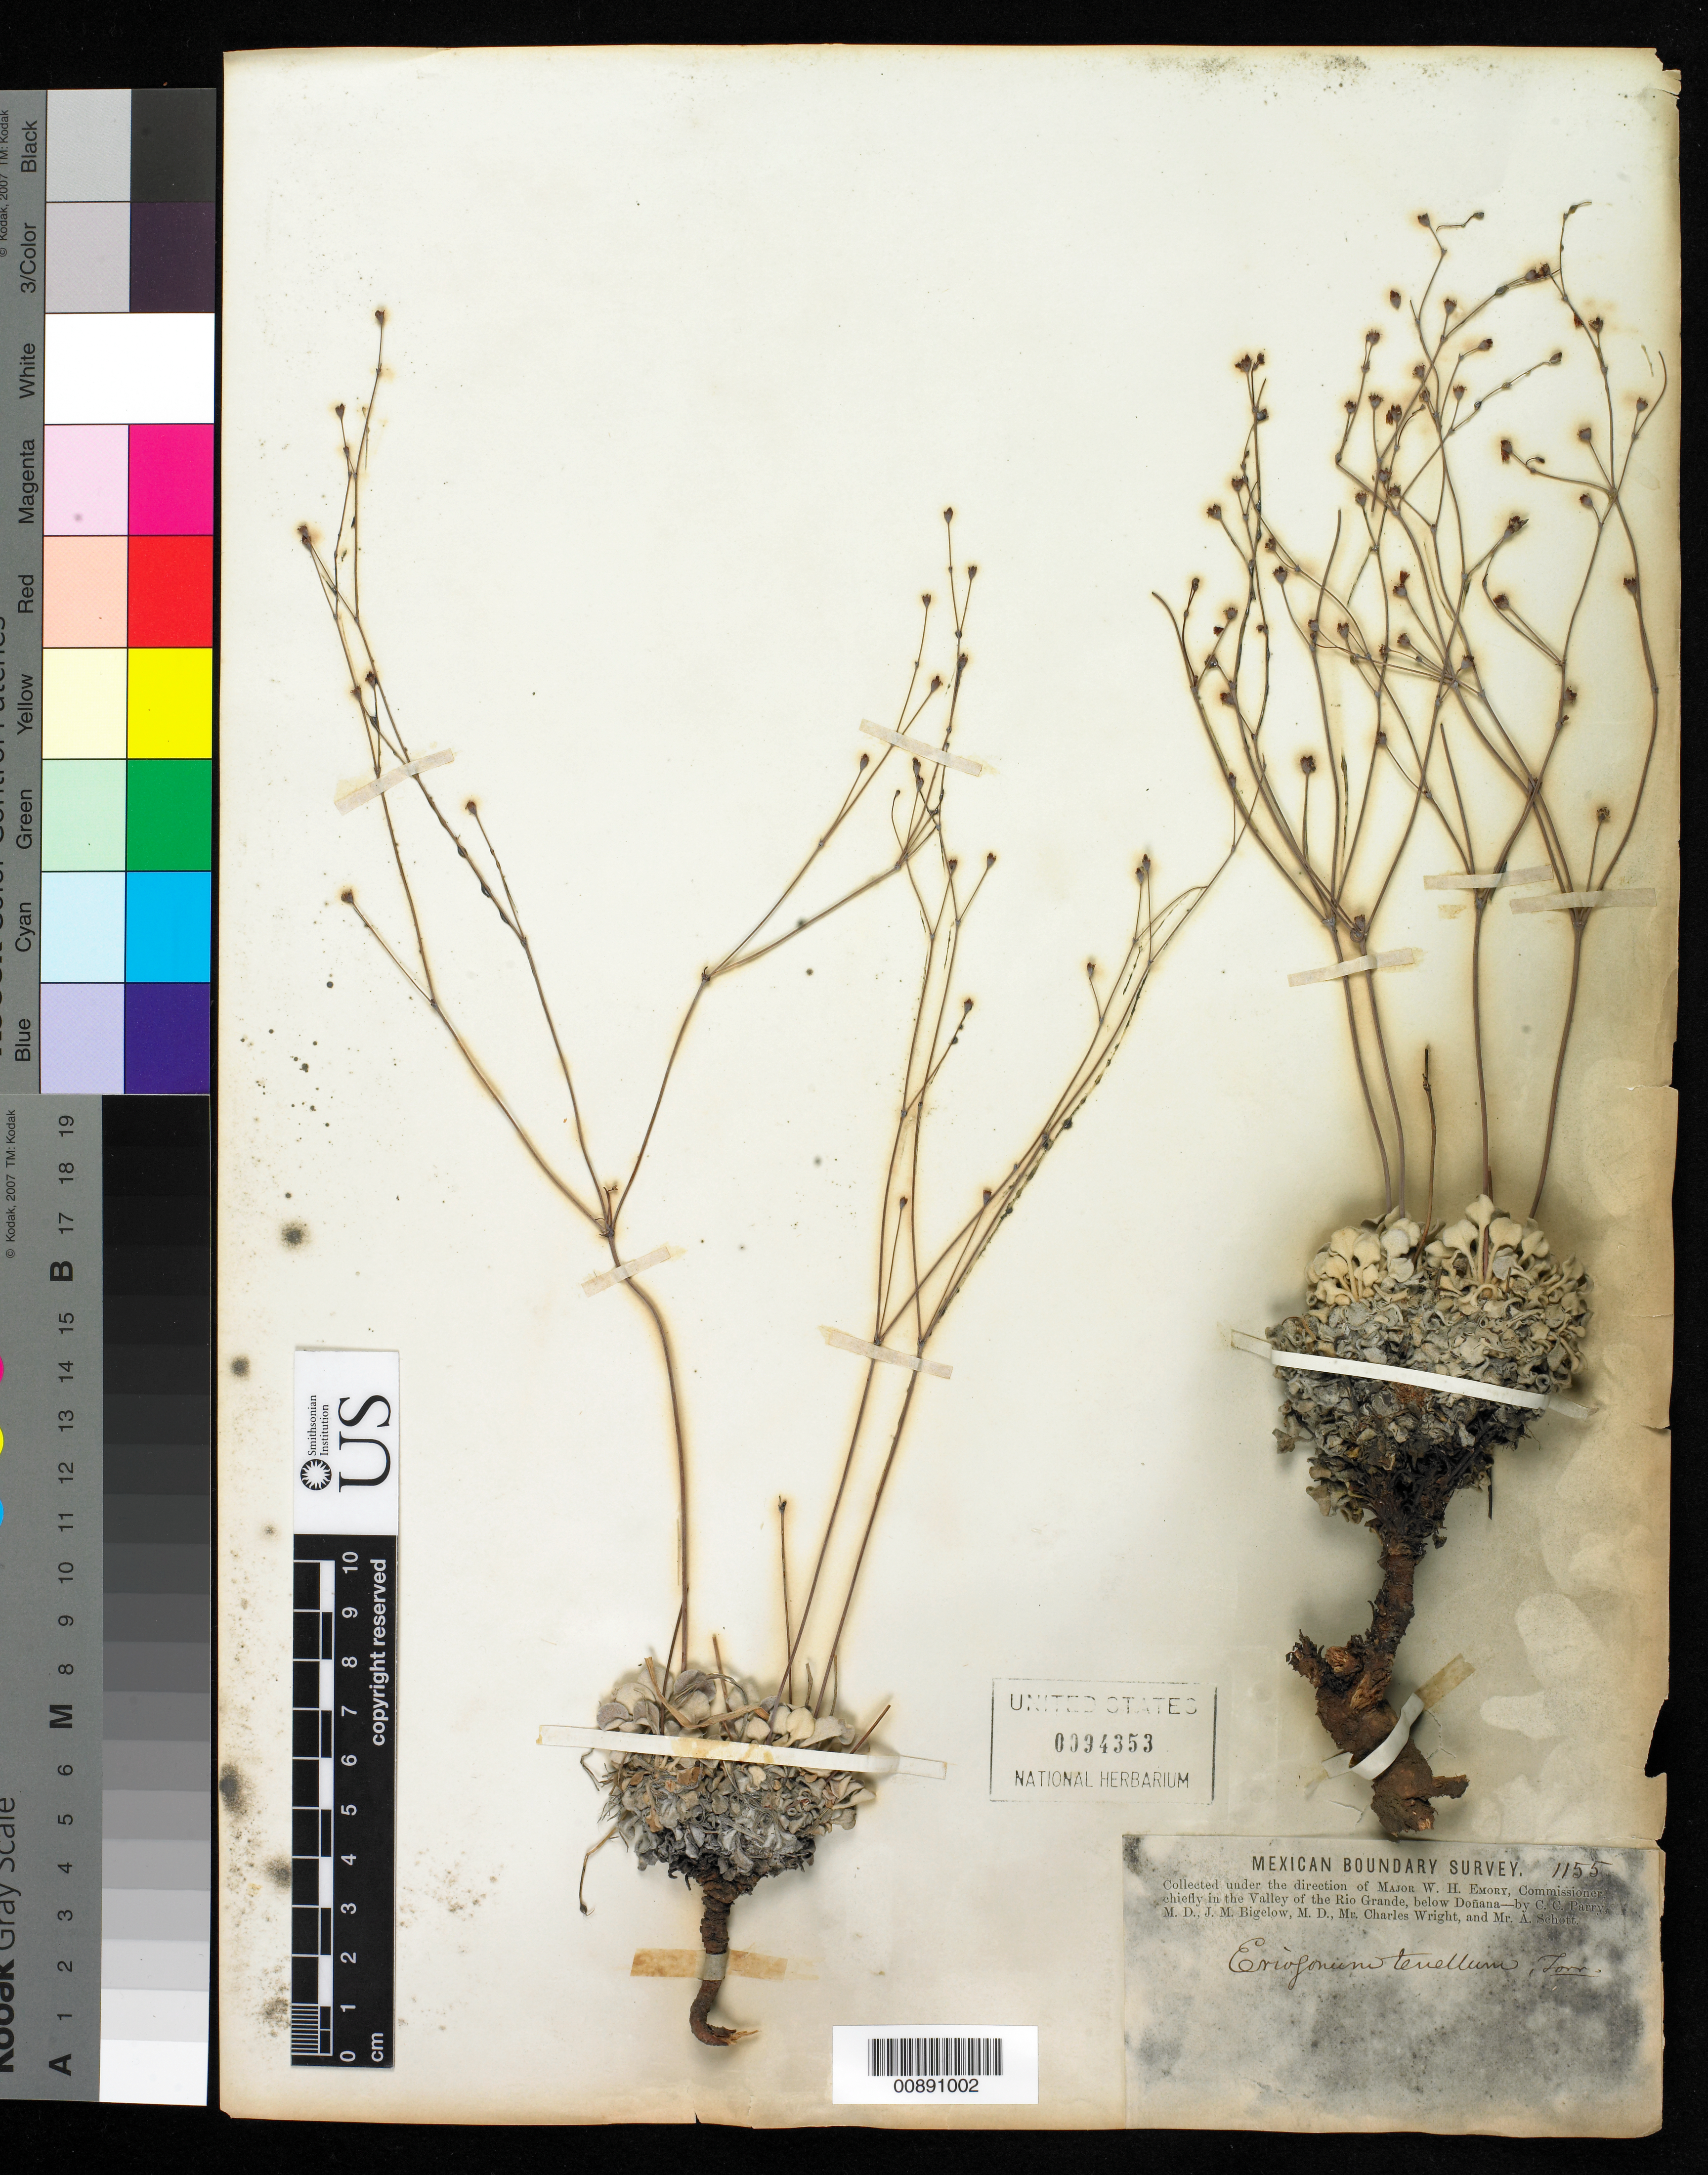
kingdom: Plantae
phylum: Tracheophyta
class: Magnoliopsida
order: Caryophyllales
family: Polygonaceae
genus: Eriogonum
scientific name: Eriogonum tenellum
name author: Torr.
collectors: C. C. Parry, J. M. Bigelow, C. Wright & A. C. V. Schott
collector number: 1155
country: United States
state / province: New Mexico / Texas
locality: Valley of the Rio Grande, below Doñana.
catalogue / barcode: US 94353